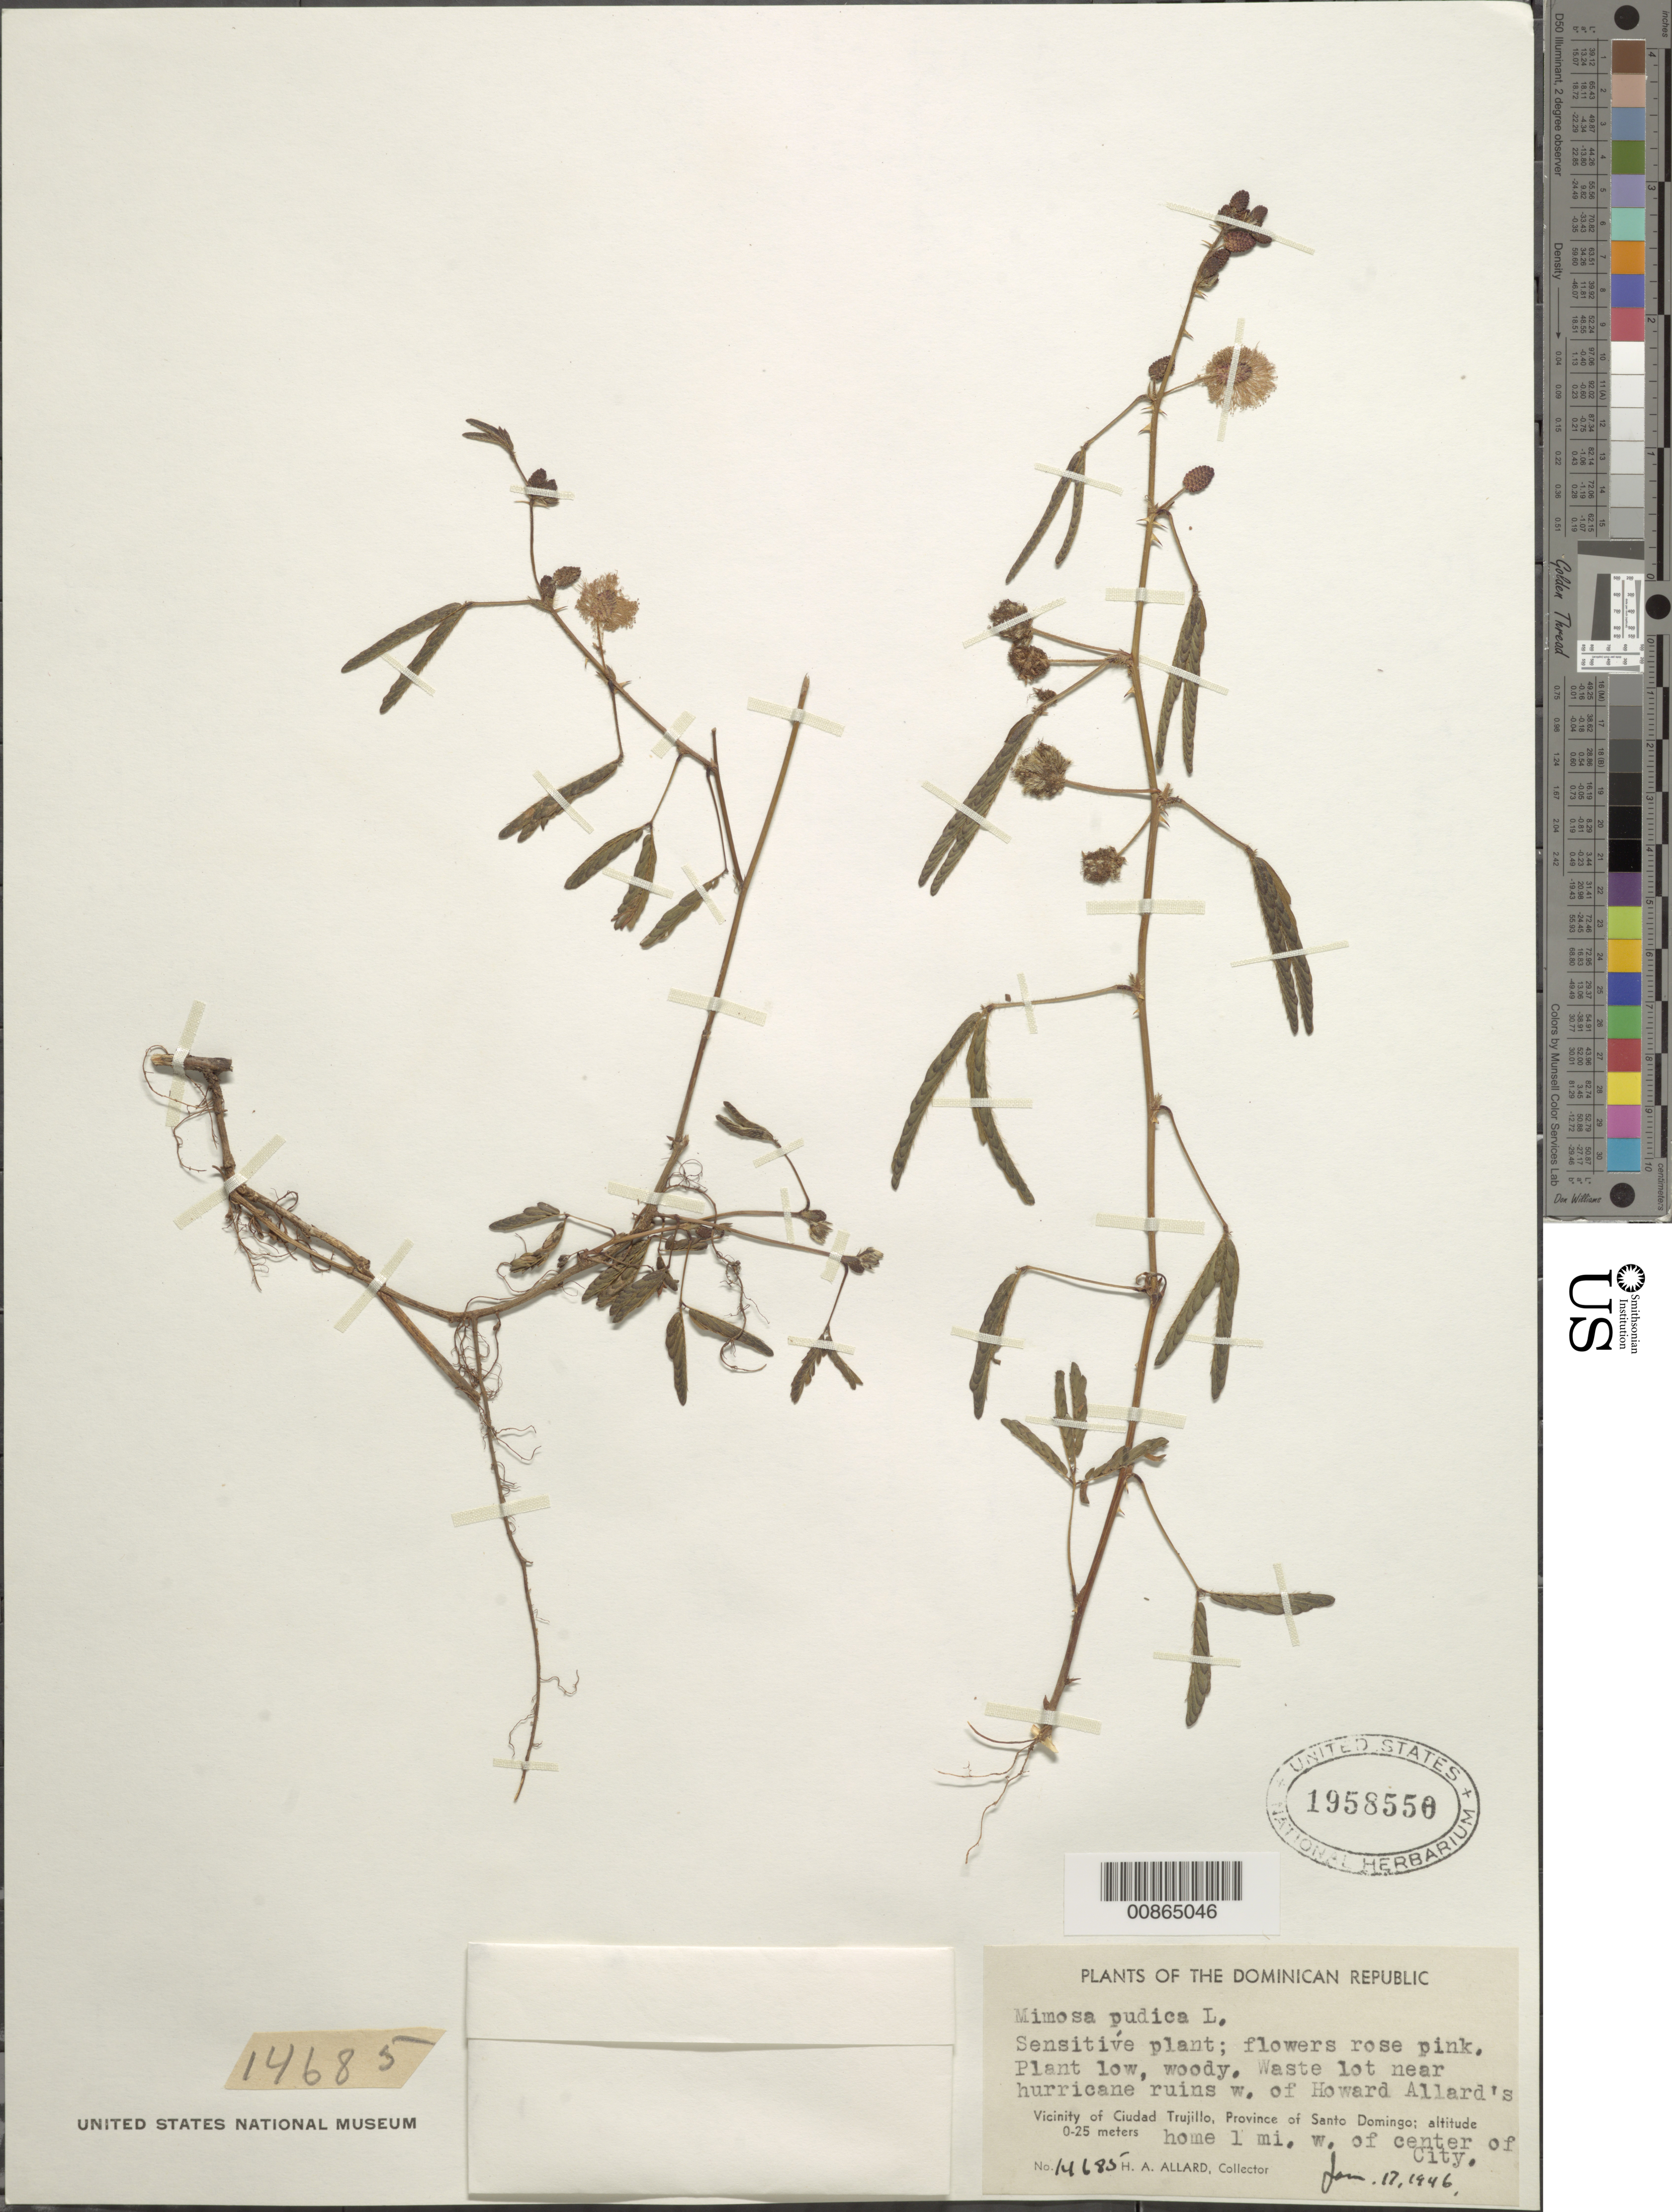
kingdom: Plantae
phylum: Tracheophyta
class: Magnoliopsida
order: Fabales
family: Fabaceae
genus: Mimosa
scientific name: Mimosa pudica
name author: L.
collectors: H. A. Allard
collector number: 14685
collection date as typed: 17 Jan 1946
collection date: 1946-01-17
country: Dominican Republic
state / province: Distrito Nacional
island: Hispaniola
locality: Vicinity of Ciudad Trujillo, Province of Santo Domingo (obsolete). Waste lot near hurricane ruins W of Howard Allard's home, 1 mi. W of center of city.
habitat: Waste lot.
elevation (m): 0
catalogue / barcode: US 1958550